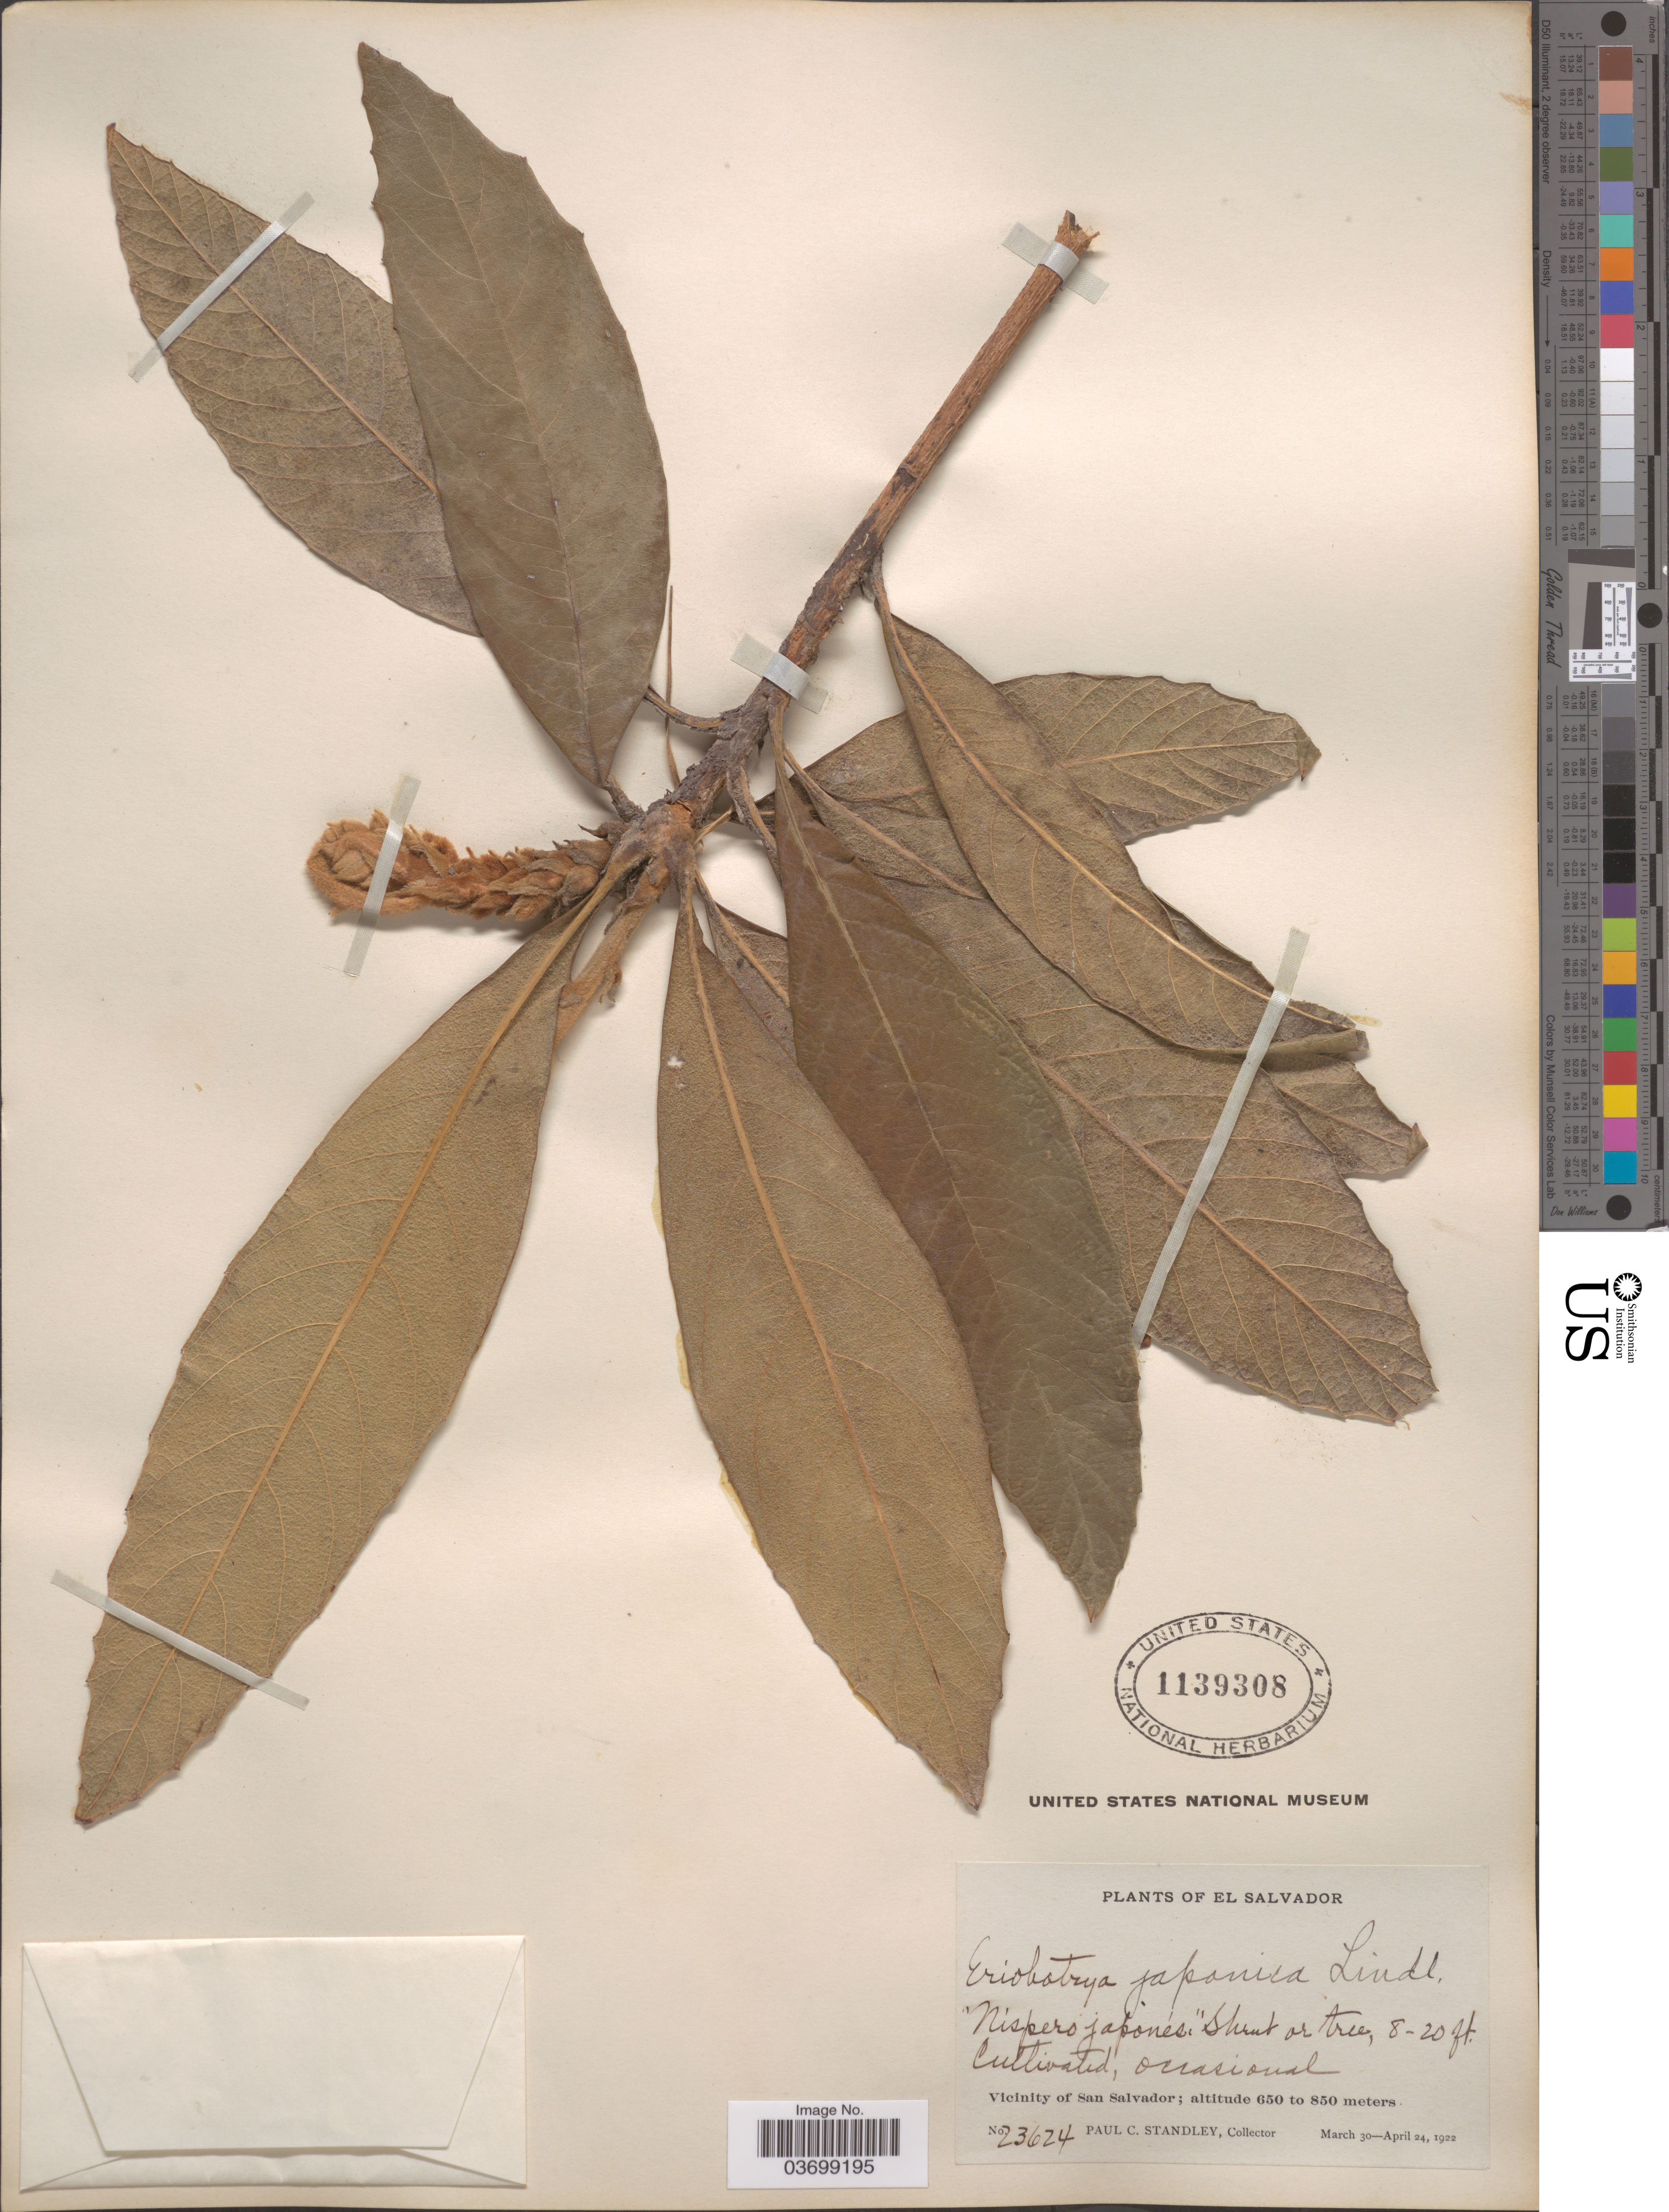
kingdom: Plantae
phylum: Tracheophyta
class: Magnoliopsida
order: Rosales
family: Rosaceae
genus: Rhaphiolepis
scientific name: Rhaphiolepis bibas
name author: (Lour.) Galasso & Banfi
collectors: P. C. Standley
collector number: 23624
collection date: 1922-03-30/1922-04-24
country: El Salvador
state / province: San Salvador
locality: Vicinity of San Salvador.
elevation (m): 650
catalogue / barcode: US 1139308